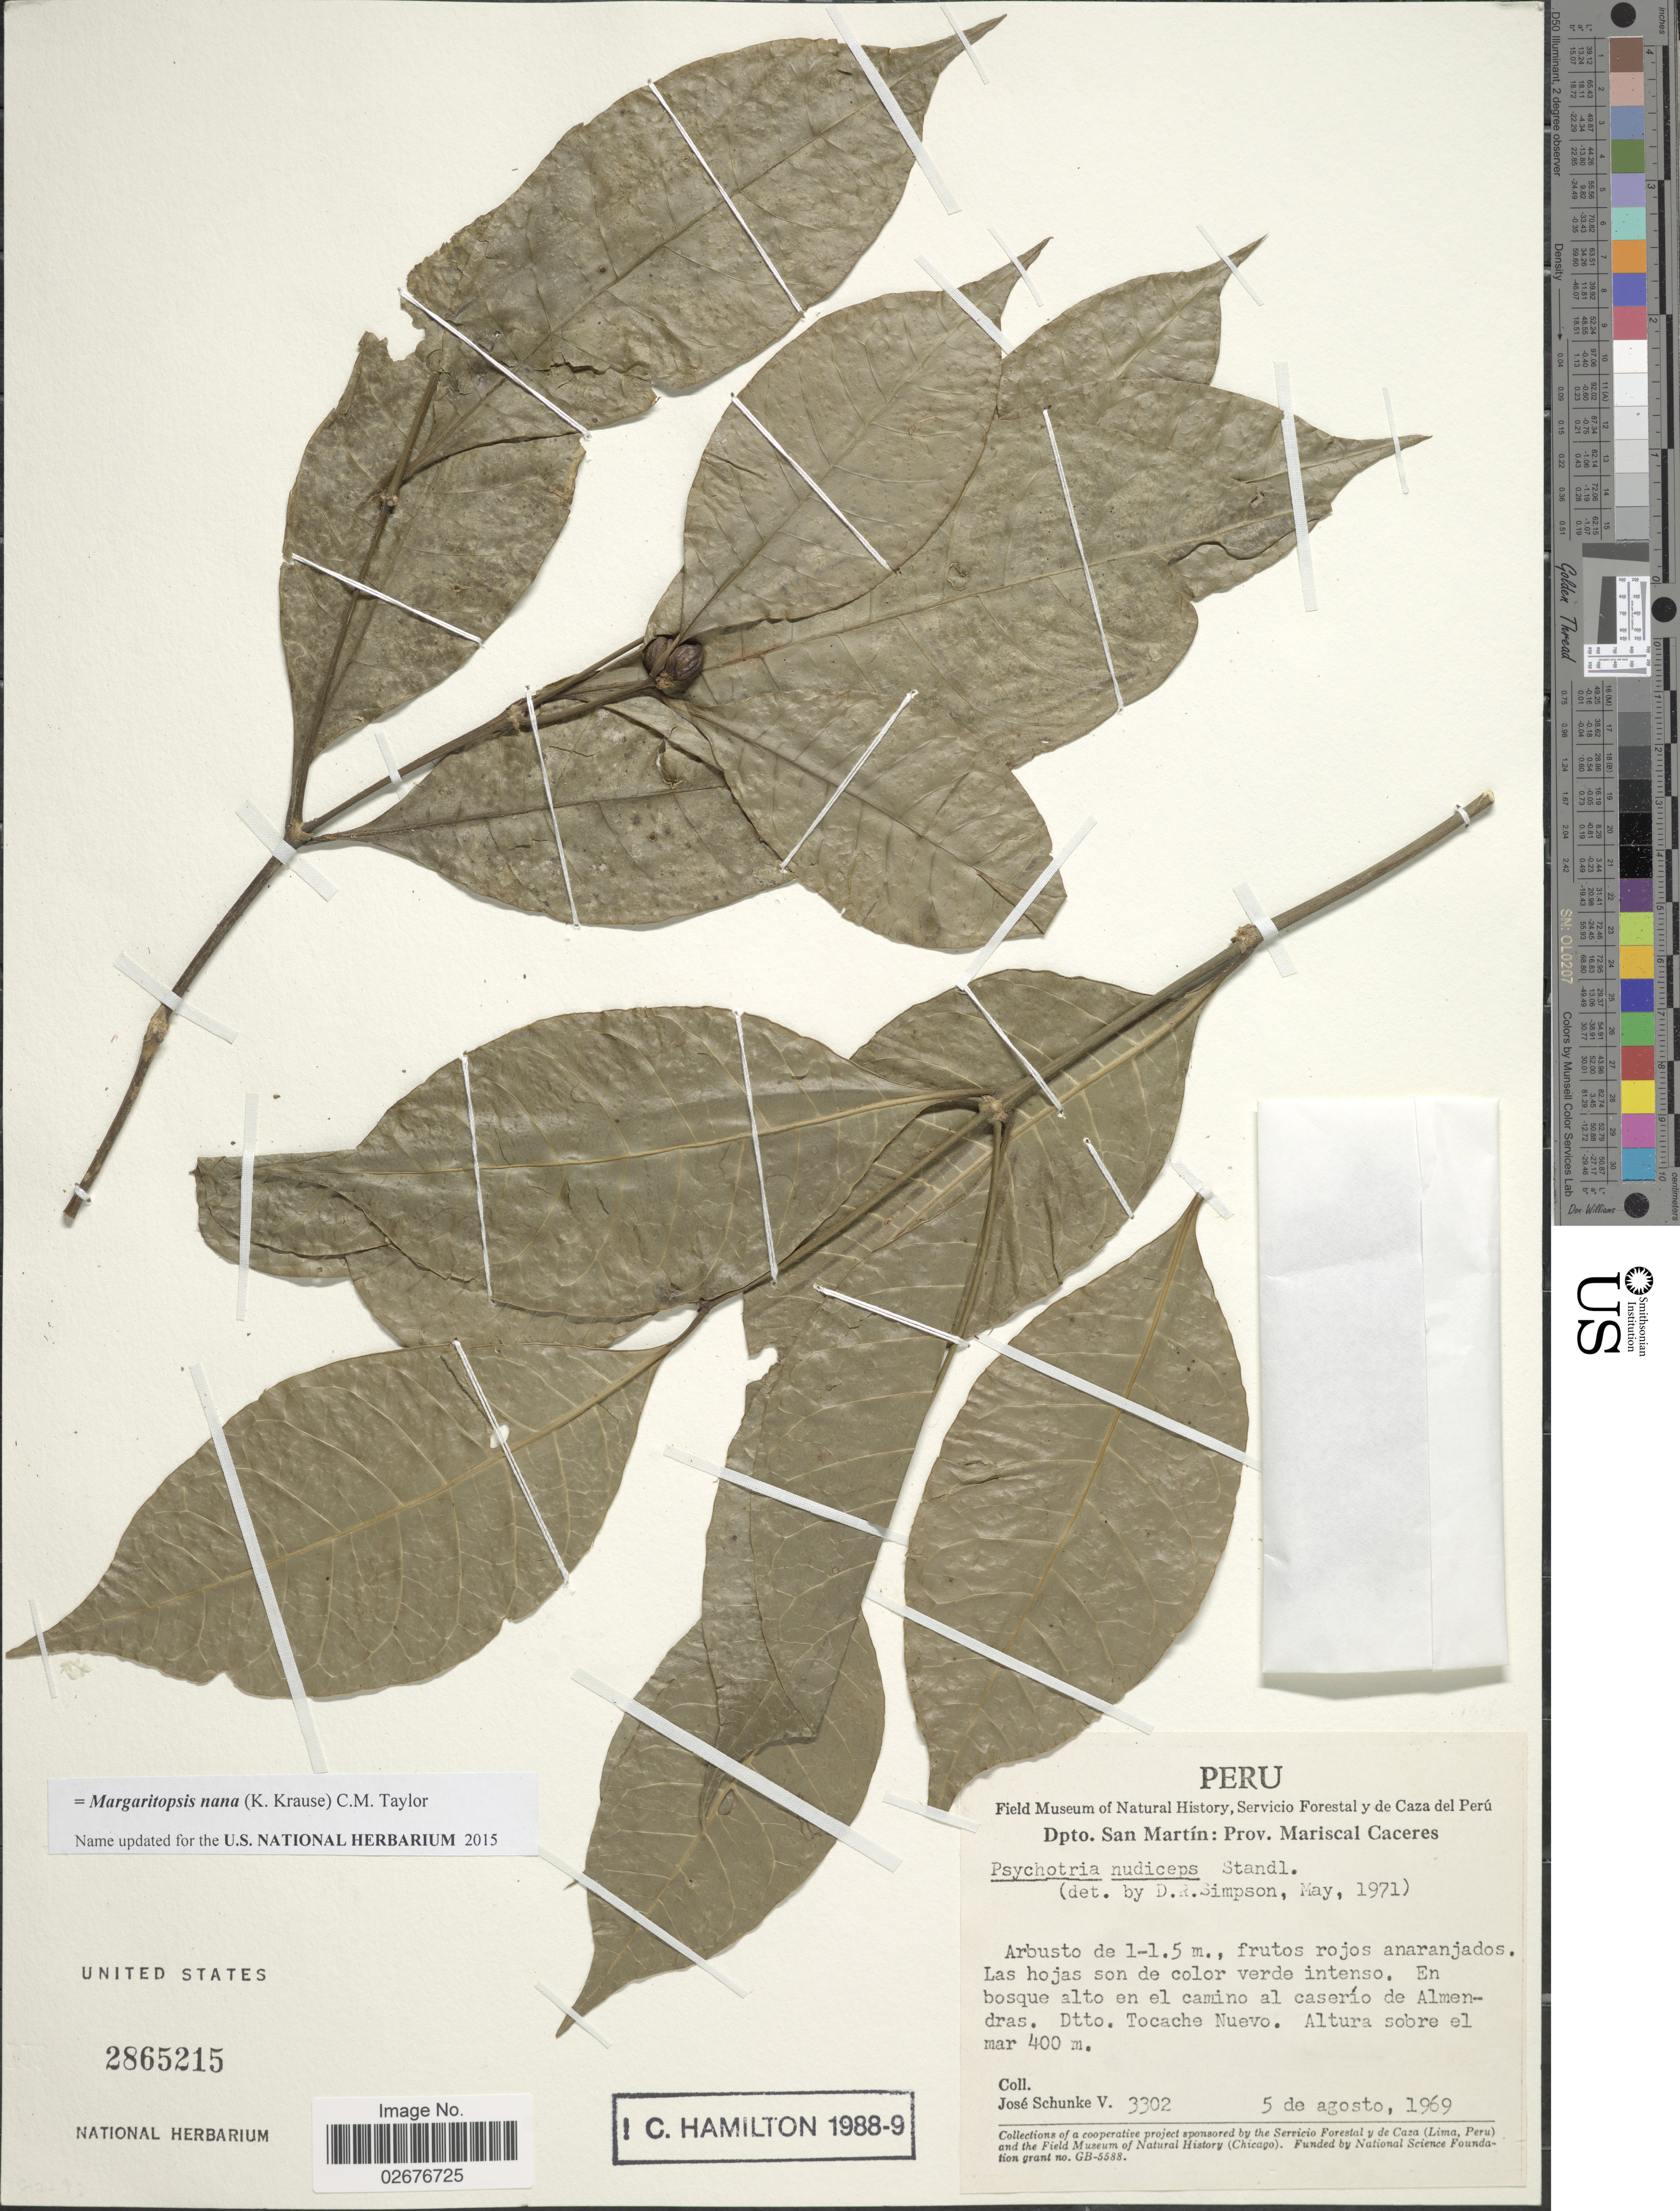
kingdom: Plantae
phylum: Tracheophyta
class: Magnoliopsida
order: Gentianales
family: Rubiaceae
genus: Margaritopsis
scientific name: Margaritopsis nana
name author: (K. Krause) C.M. Taylor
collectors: J. Schunke Vigo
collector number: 3302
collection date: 1969-08-05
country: Peru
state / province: San Martín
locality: Prov. Mariscal Caceres, en bosque alto en el camino al caserio de Almendras, Dtto. Tocache Nuevo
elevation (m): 400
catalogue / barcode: US 2865215